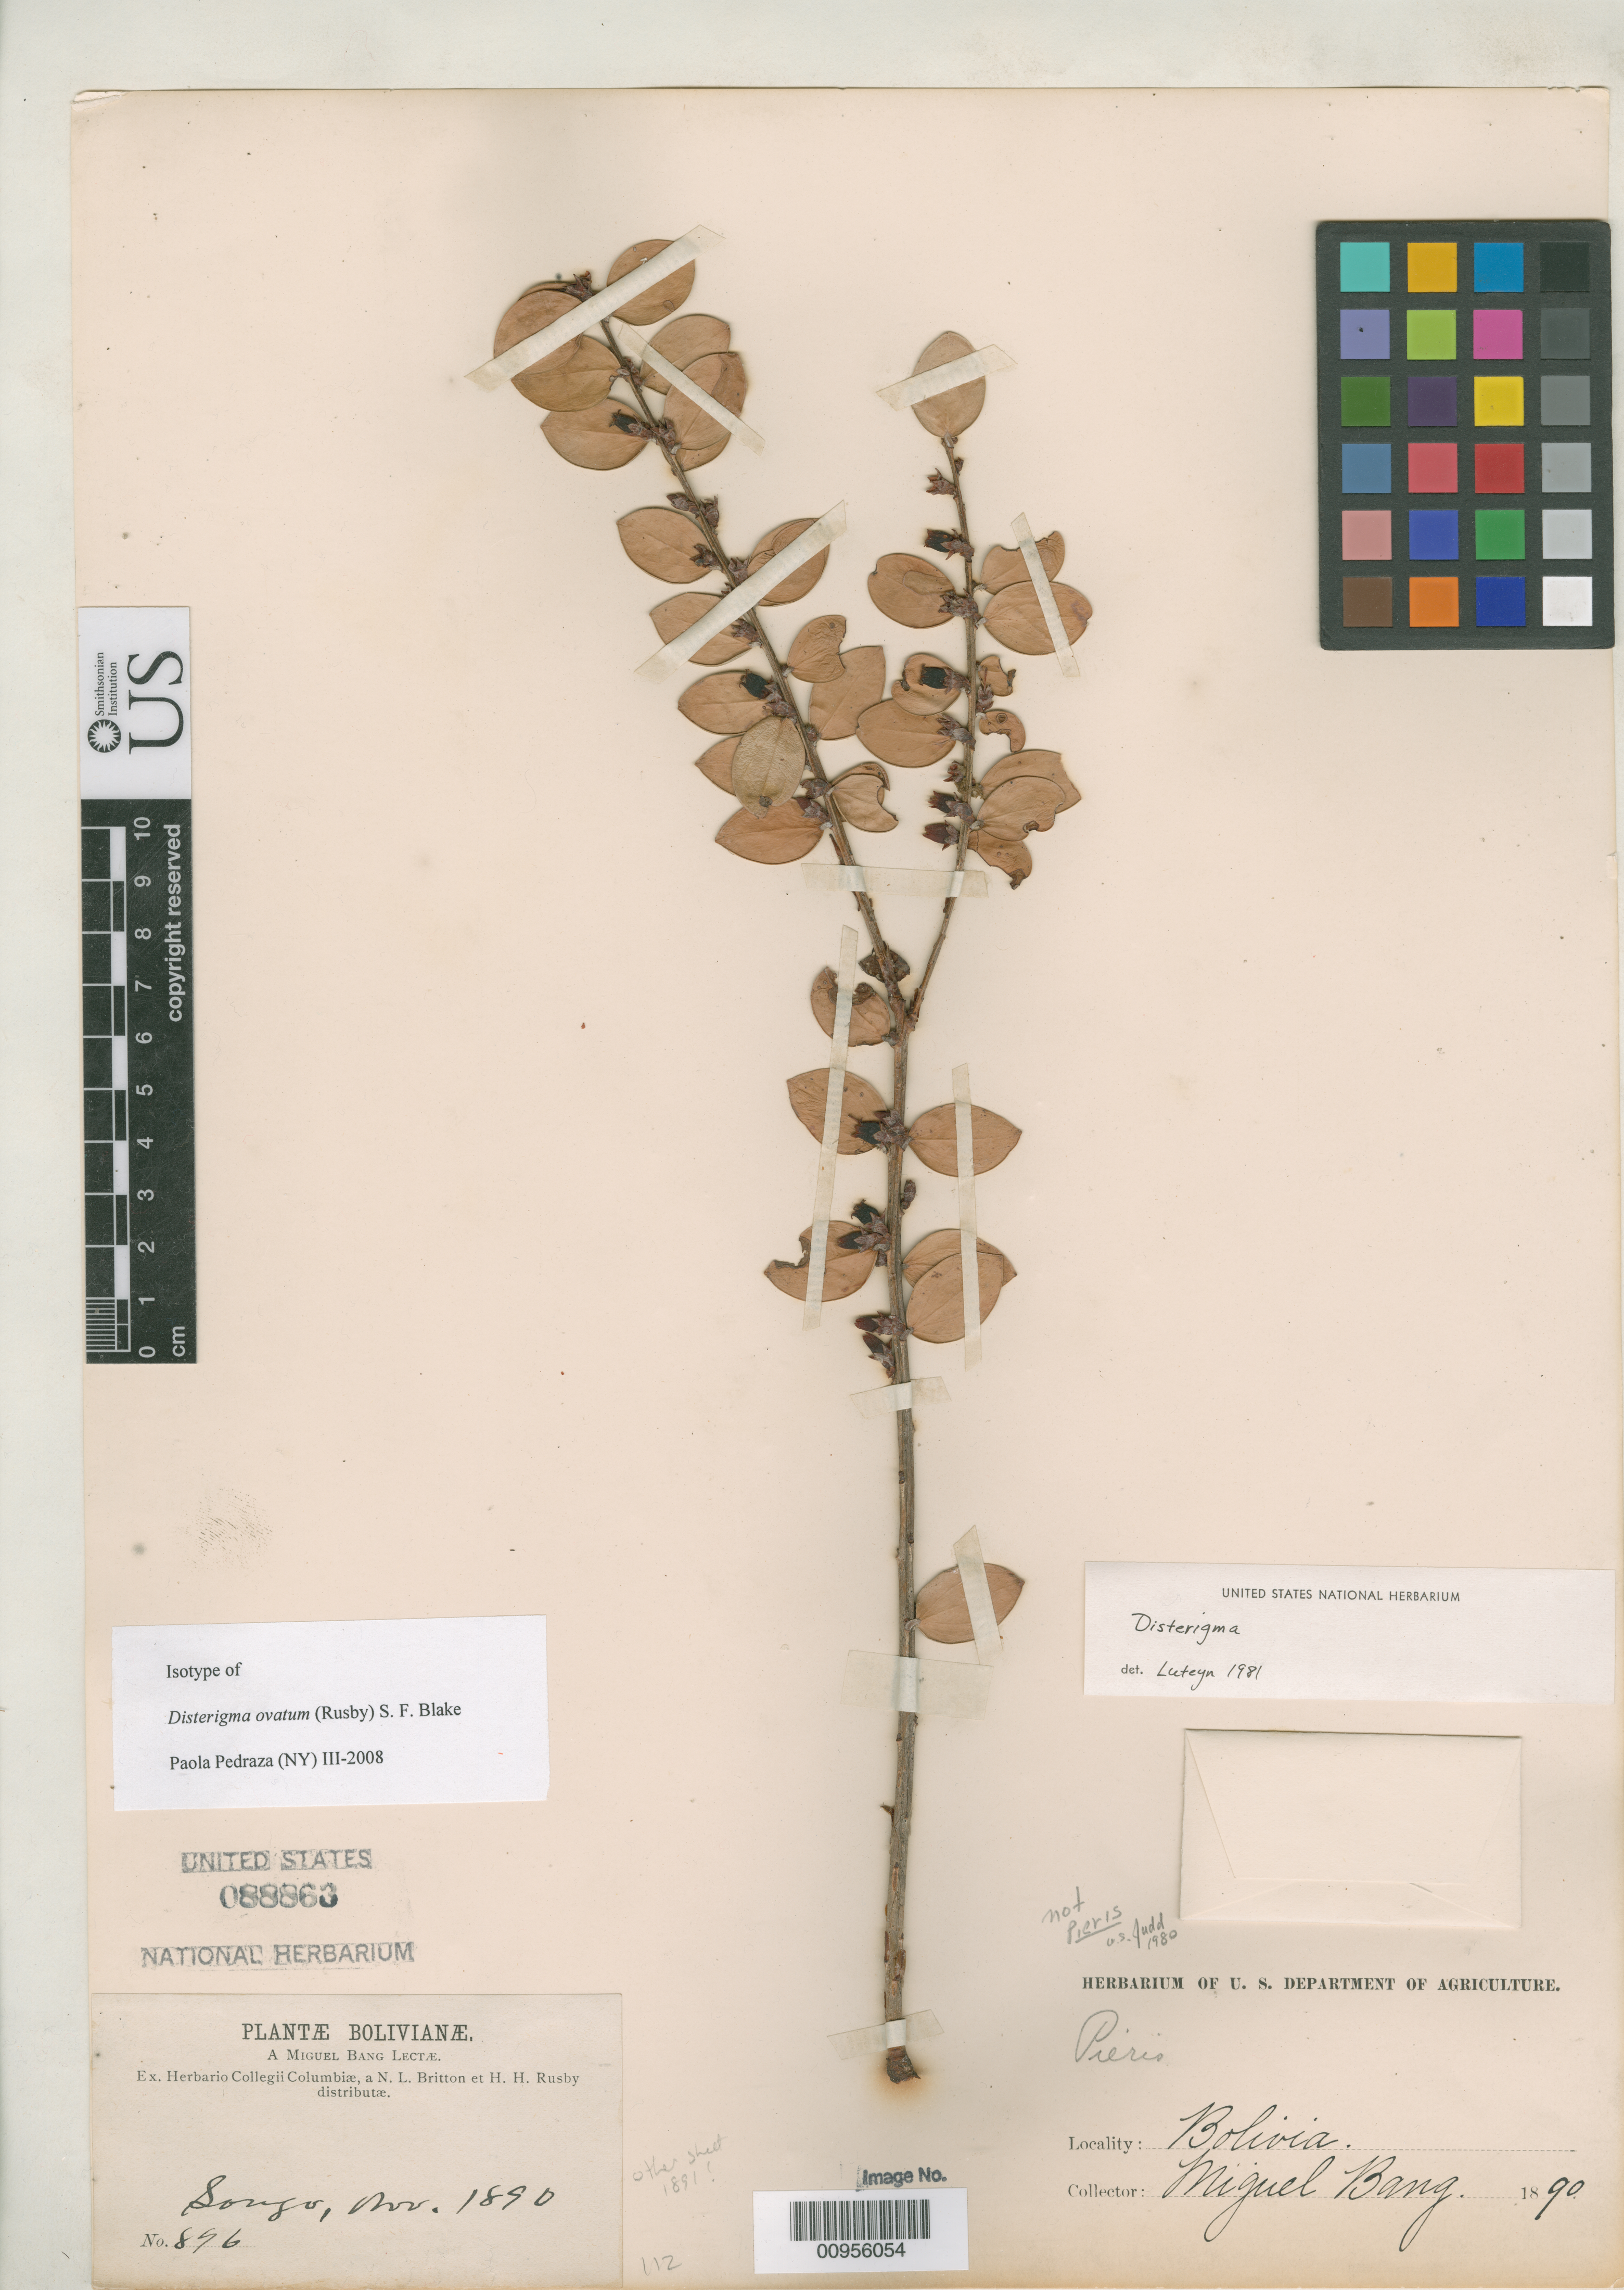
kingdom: Plantae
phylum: Tracheophyta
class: Magnoliopsida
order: Ericales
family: Ericaceae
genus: Vacciniopsis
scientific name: Vacciniopsis ovata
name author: Rusby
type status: Isotype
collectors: M. Bang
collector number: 876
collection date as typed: Nov 1890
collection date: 1890-11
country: Bolivia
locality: Songo.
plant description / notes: Protologue does not cite collection date. Collection date on this sheet is 1890, on other sheet (US 1415078) is 1891. Both sheets annotated as "isotype" by P. Pedraza (2008).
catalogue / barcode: US 88863